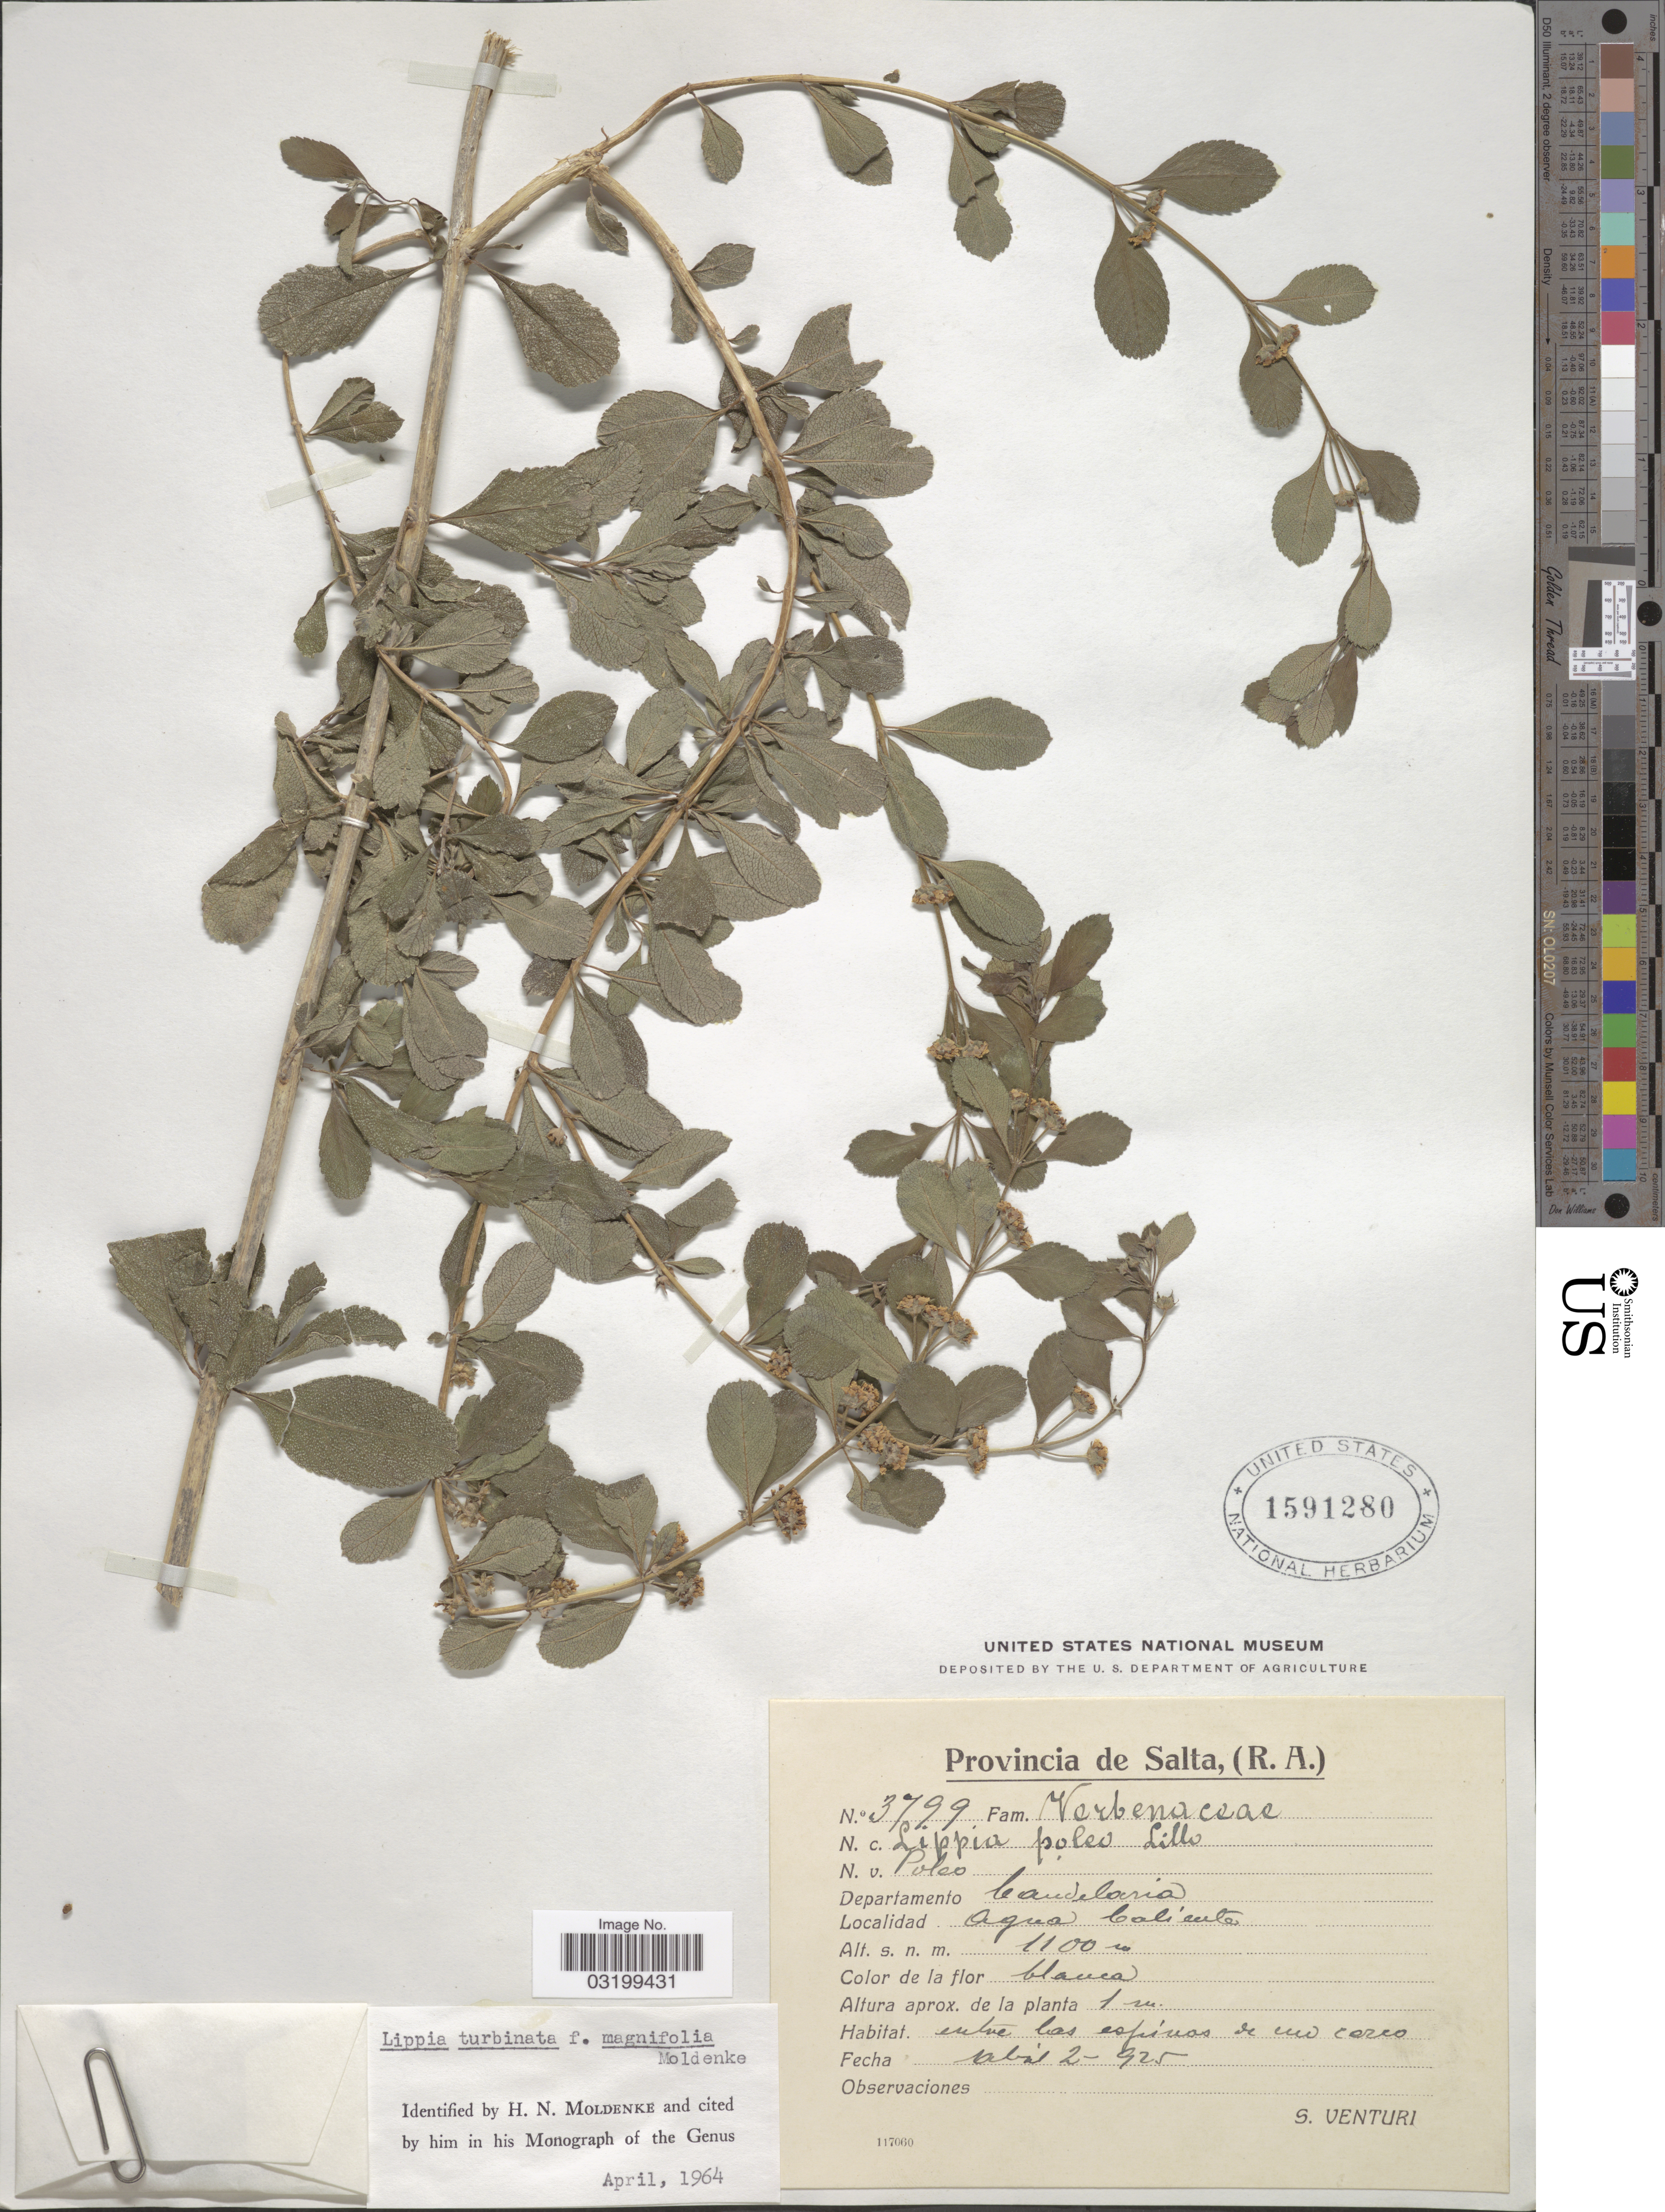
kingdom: Plantae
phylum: Tracheophyta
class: Magnoliopsida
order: Lamiales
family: Verbenaceae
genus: Lippia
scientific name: Lippia turbinata f. magnifolia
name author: Moldenke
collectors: S. Venturi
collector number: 3799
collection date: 1925-04-02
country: Argentina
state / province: Salta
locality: Departamento Candelaria. Agua Caliente.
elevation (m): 1100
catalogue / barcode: US 1591280